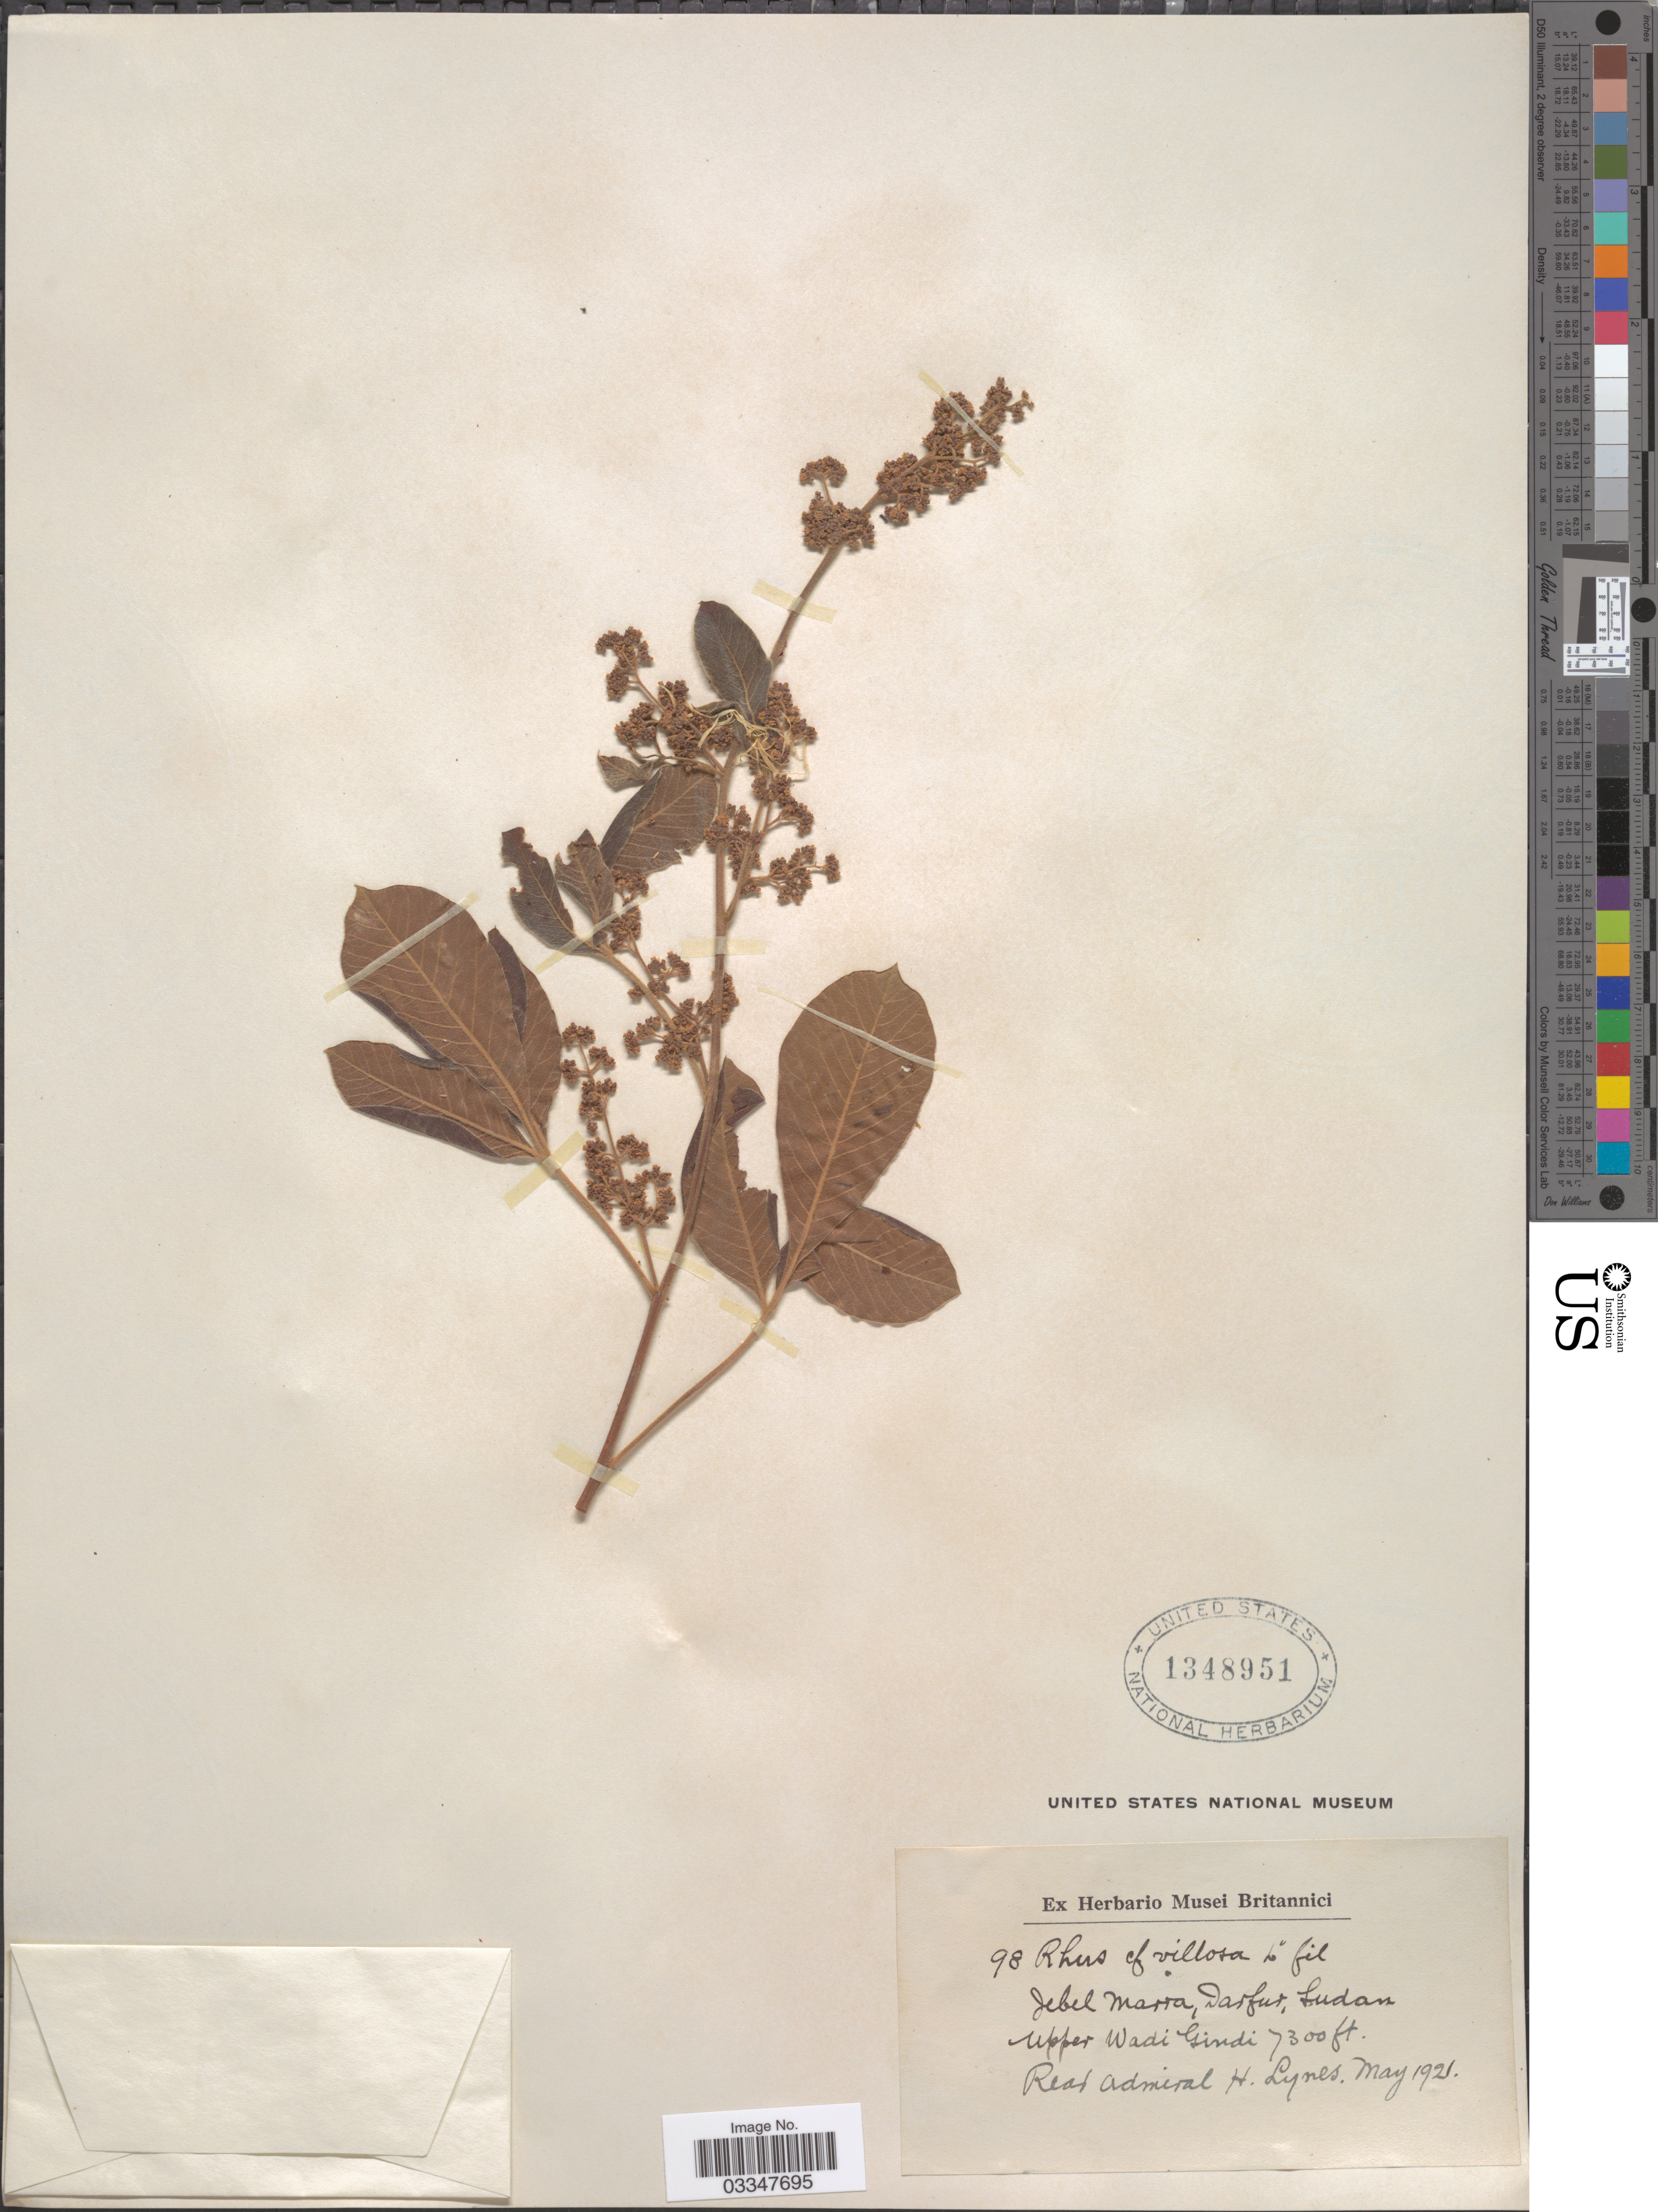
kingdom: Plantae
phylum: Tracheophyta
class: Magnoliopsida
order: Sapindales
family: Anacardiaceae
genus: Rhus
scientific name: Rhus villosa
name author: L. f.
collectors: H. Lynes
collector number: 98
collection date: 1921-05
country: Sudan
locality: Jebel Marra, Darfur. Upper Wadi Gindi.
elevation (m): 2225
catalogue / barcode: US 1348951